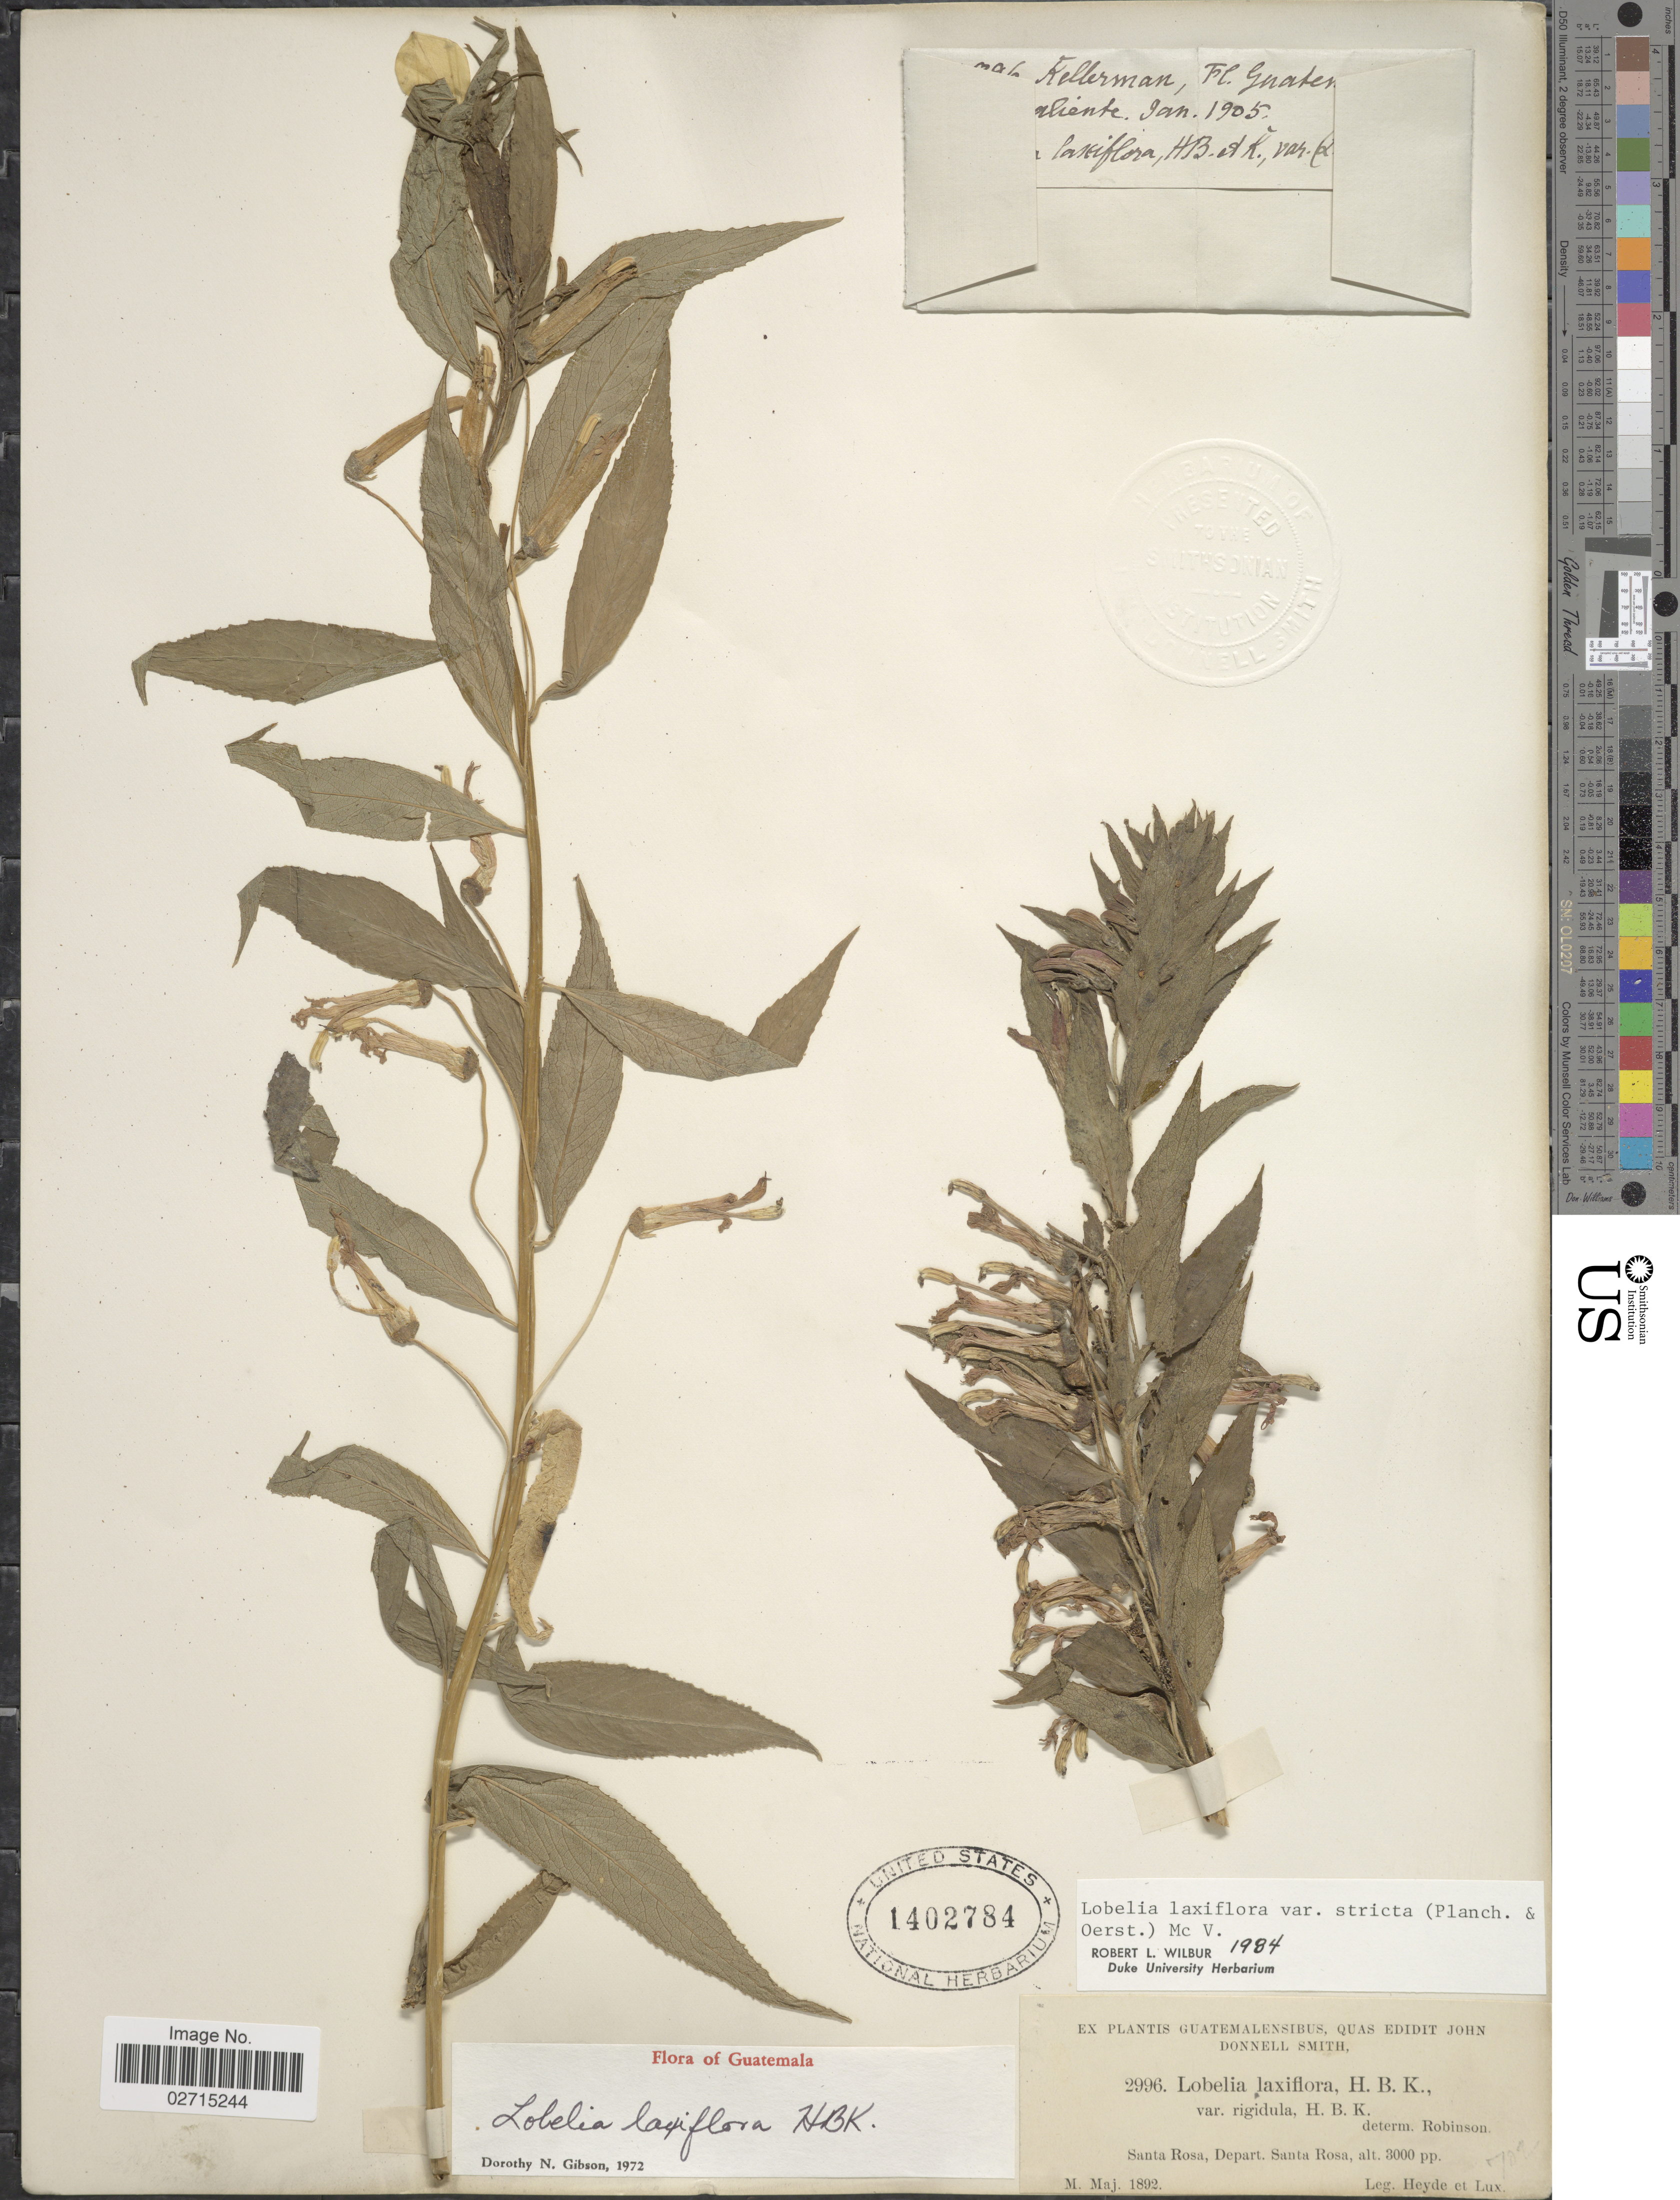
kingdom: Plantae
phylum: Tracheophyta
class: Magnoliopsida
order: Asterales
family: Campanulaceae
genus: Lobelia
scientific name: Lobelia laxiflora var. stricta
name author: (Planch. & Oerst.) McVaugh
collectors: Heyde & Lux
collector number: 2996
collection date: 1892-05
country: Guatemala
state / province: Santa Rosa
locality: Santa Rosa, Depart Santa Rosa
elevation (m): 914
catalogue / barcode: US 1402784